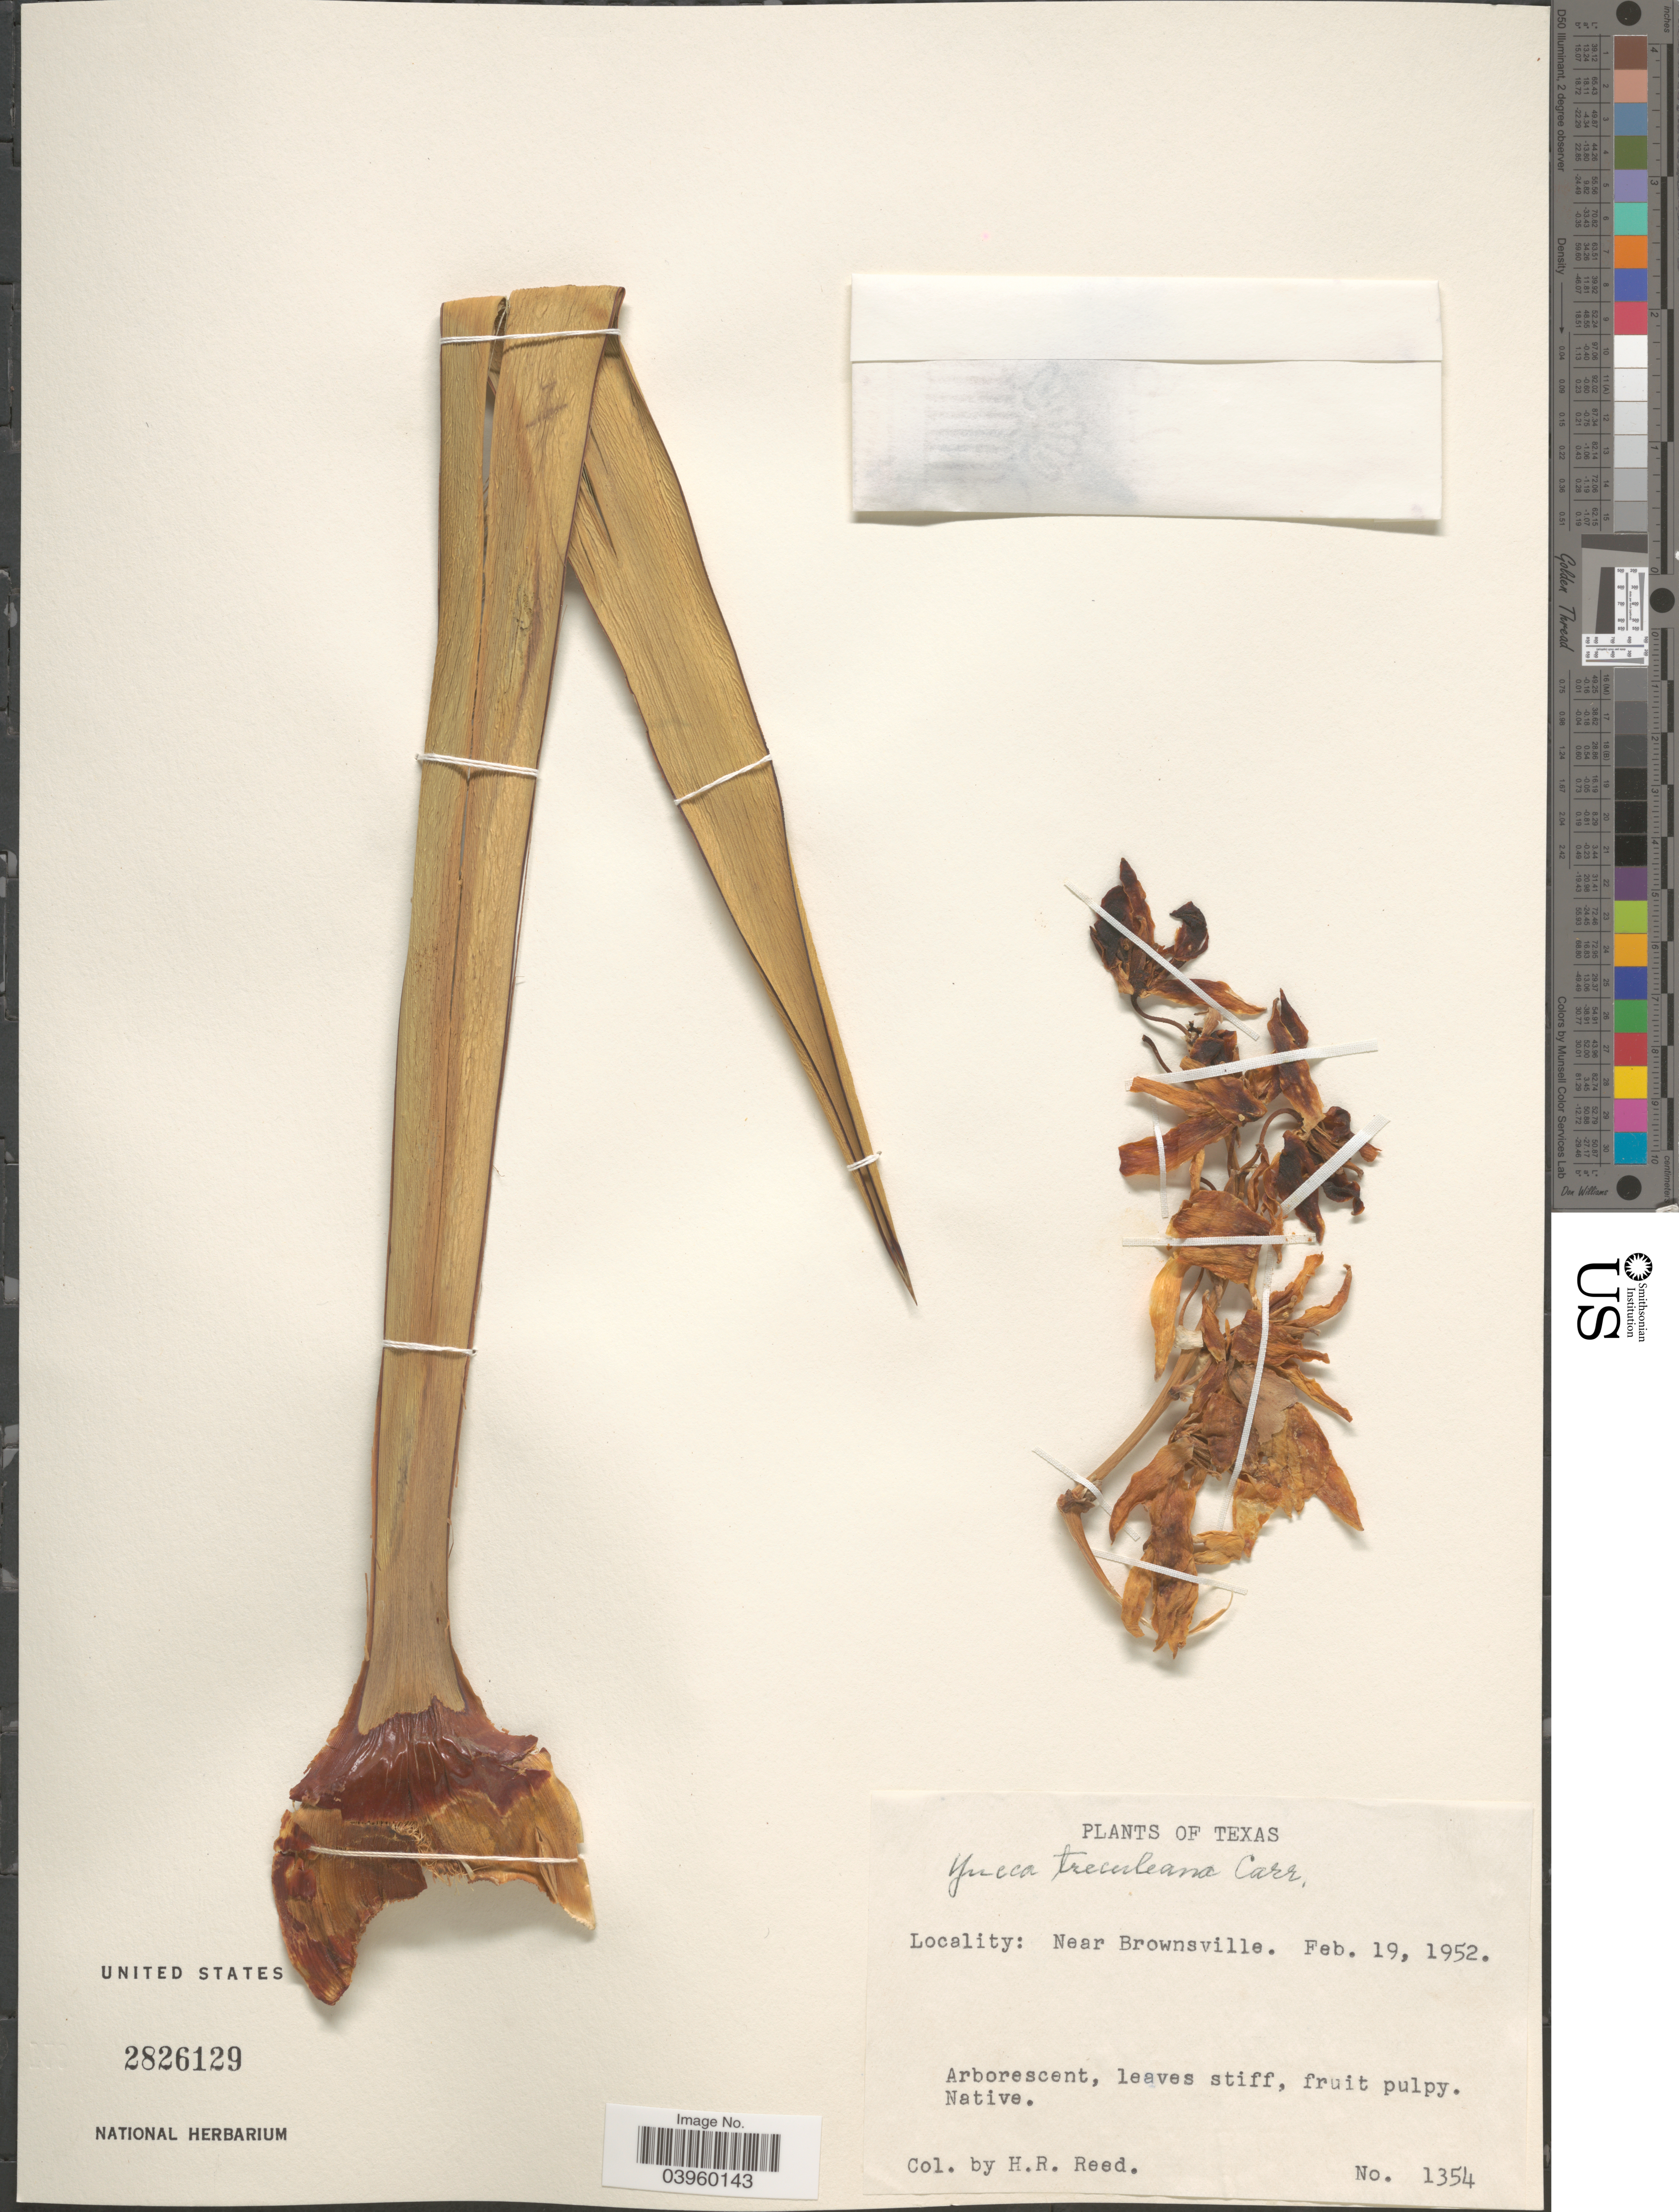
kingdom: Plantae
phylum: Tracheophyta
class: Liliopsida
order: Asparagales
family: Asparagaceae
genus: Yucca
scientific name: Yucca treculeana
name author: Carrière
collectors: H. Reed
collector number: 1354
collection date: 1952-02-19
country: United States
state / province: Texas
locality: Near Brownsville.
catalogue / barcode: US 2826129